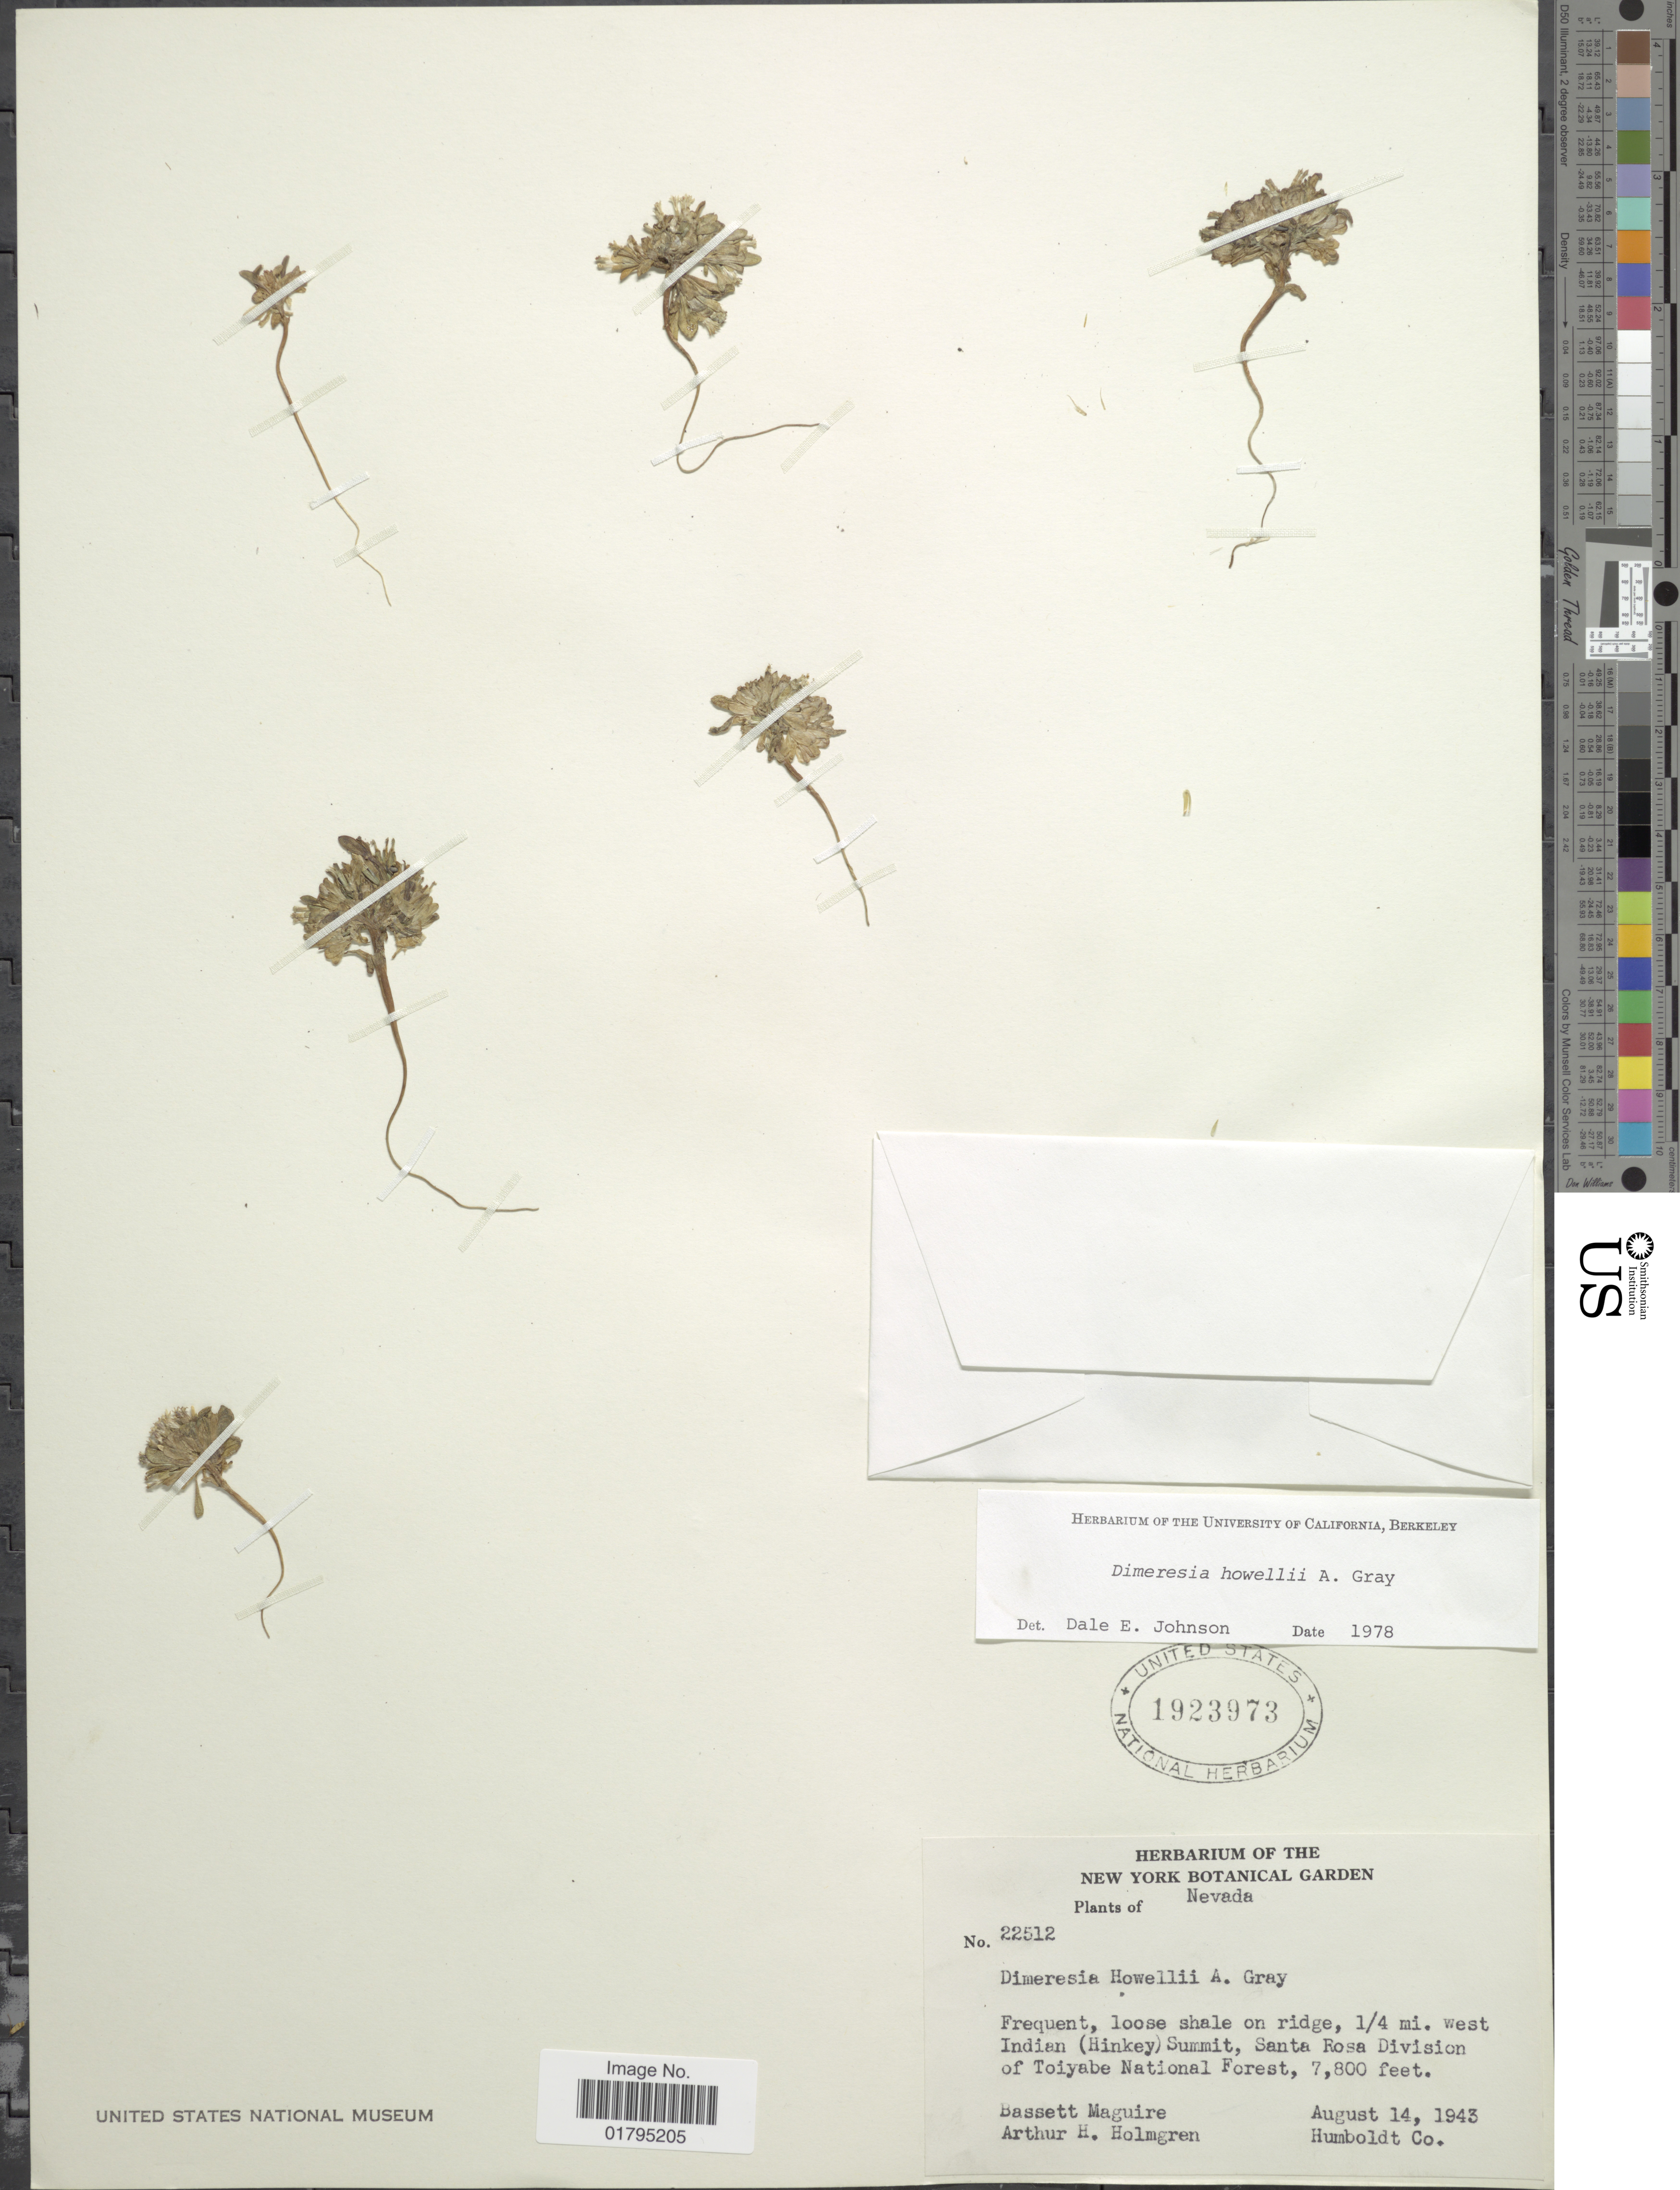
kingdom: Plantae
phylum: Tracheophyta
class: Magnoliopsida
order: Asterales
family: Asteraceae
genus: Dimeresia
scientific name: Dimeresia howellii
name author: A. Gray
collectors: B. Maguire & A. H. Holmgren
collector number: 22512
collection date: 1943-08-14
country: United States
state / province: Nevada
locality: Plants of Nevada, West Indian (Hinkey) Summit, Santa Rose Division of Toiyabe National Forest.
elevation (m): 2377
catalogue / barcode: US 1923973